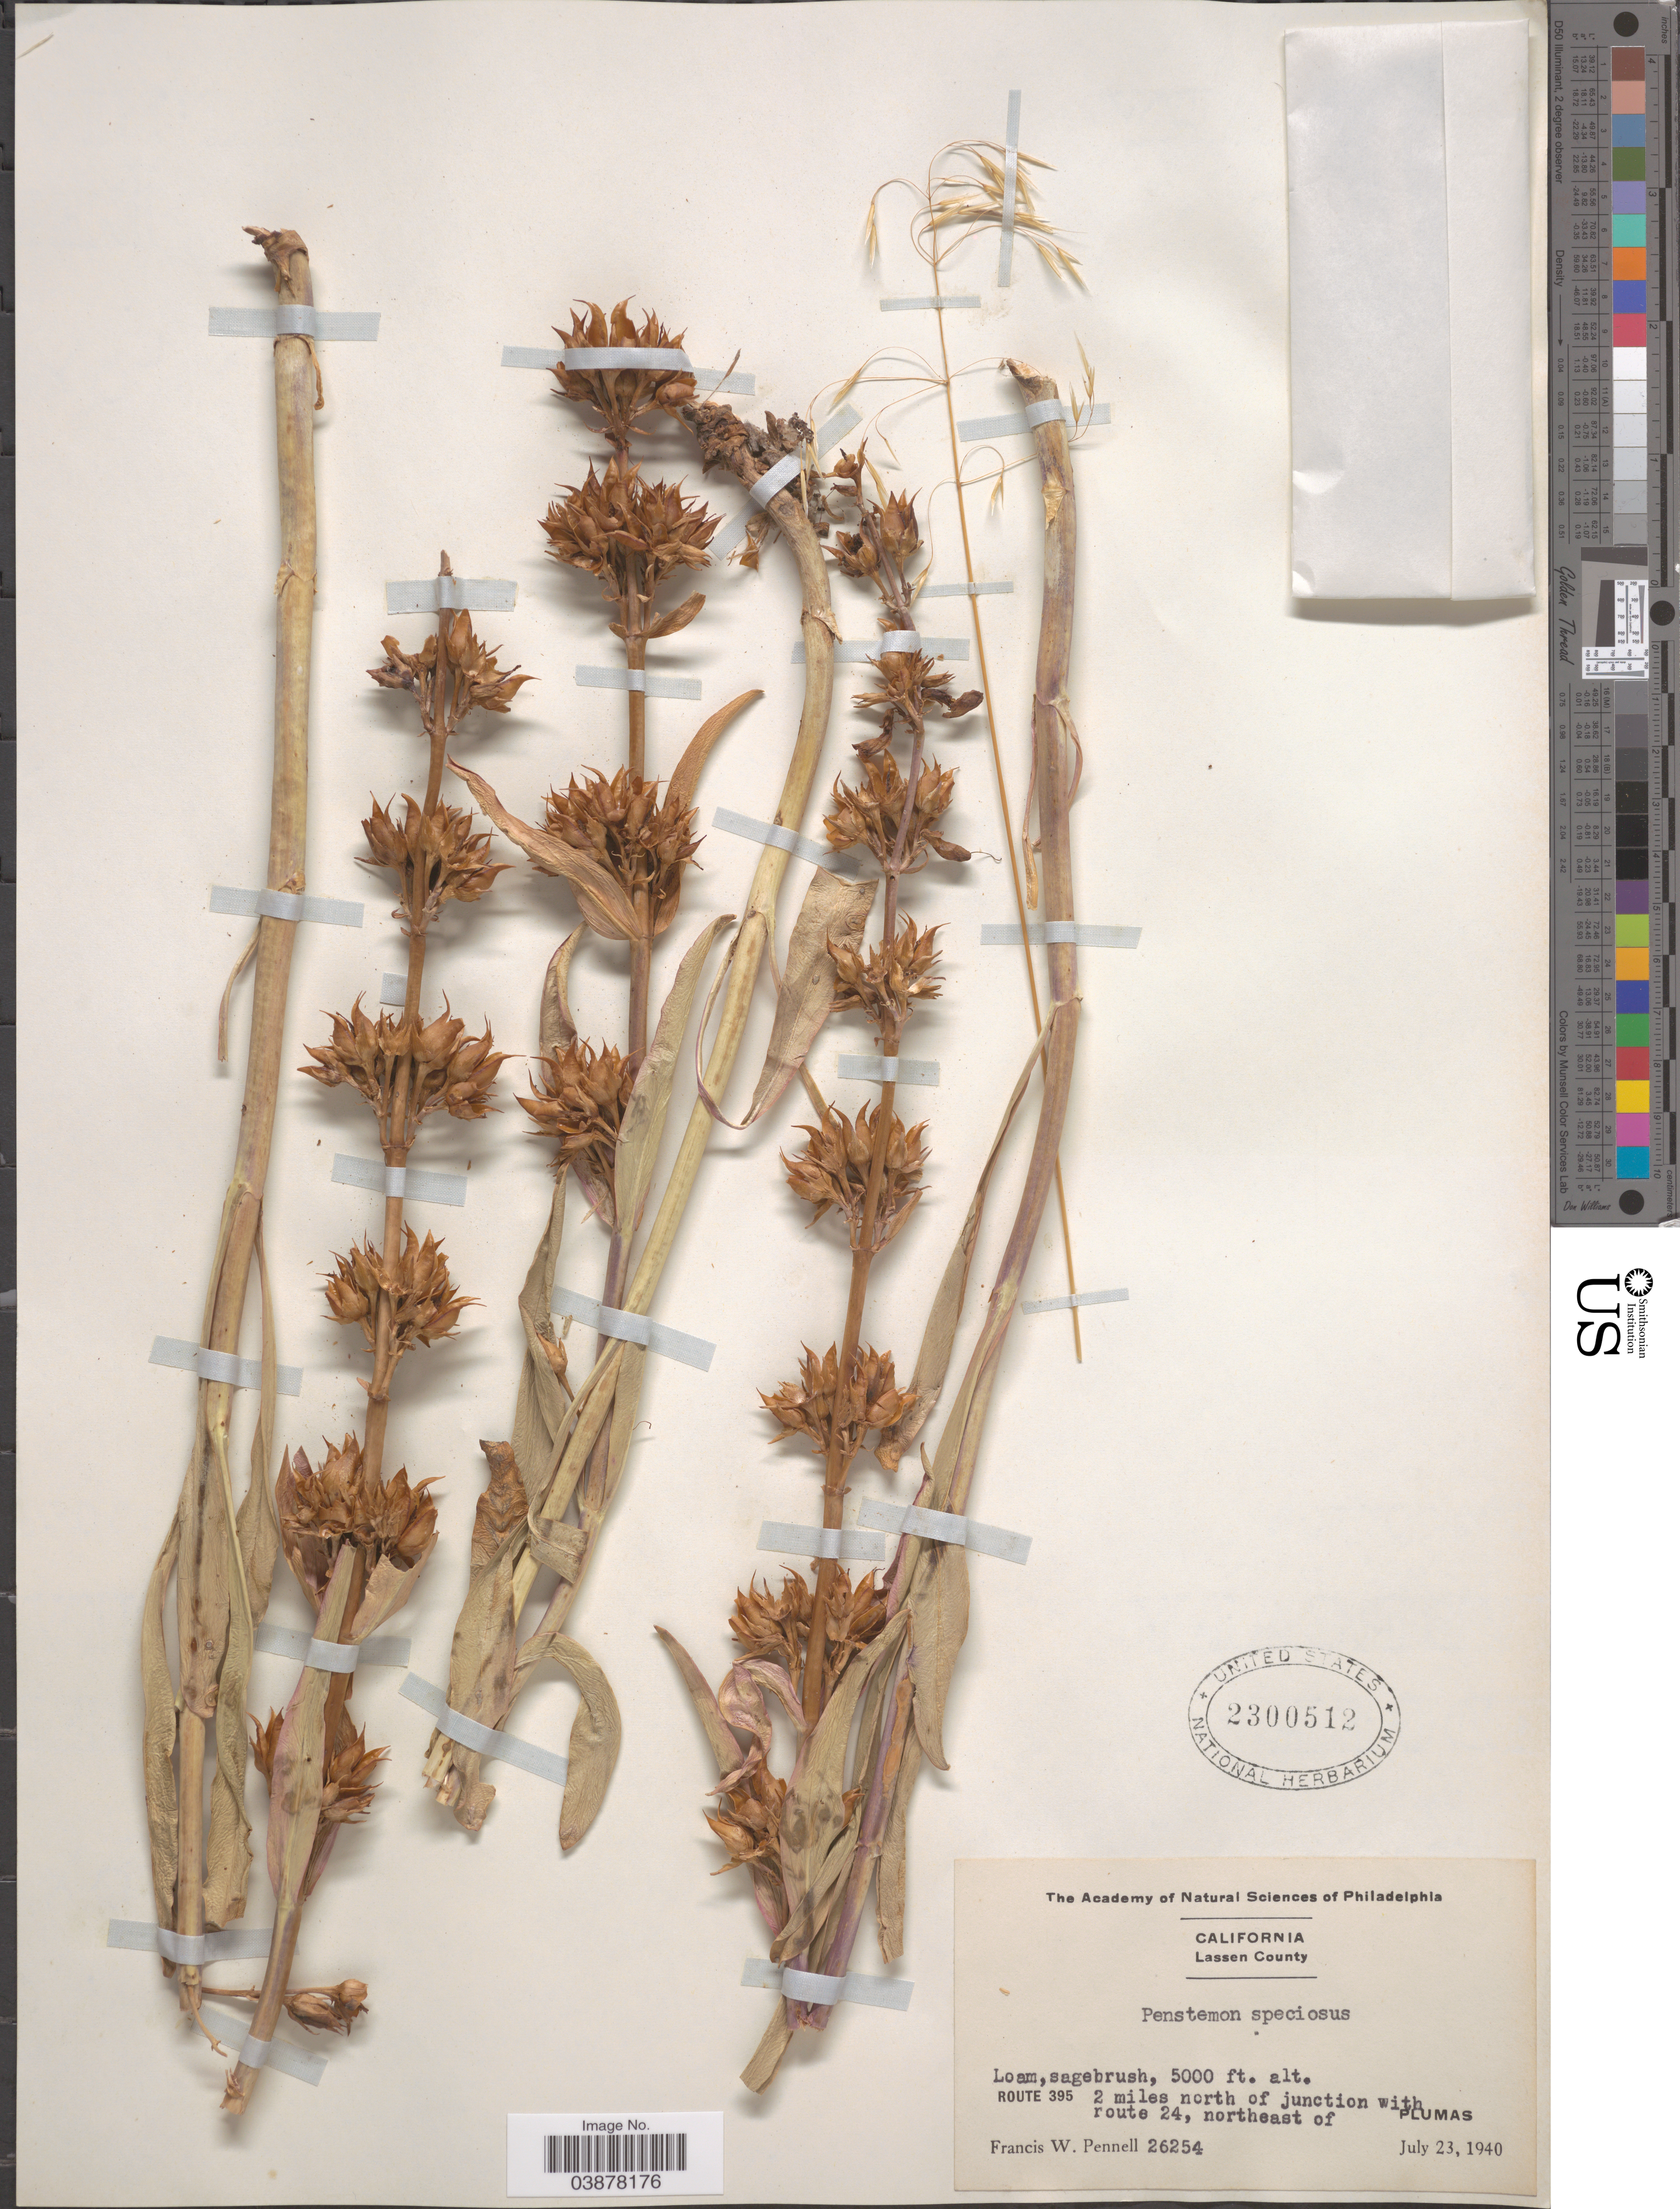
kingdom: Plantae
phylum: Tracheophyta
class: Magnoliopsida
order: Lamiales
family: Plantaginaceae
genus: Penstemon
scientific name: Penstemon speciosus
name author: Douglas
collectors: F. W. Pennell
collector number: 26254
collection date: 1940-07-23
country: United States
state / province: California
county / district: Lassen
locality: Lassen County. Route 395 2 miles north of junction with route 24, northeast of Plumas.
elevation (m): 1524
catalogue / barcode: US 2300512